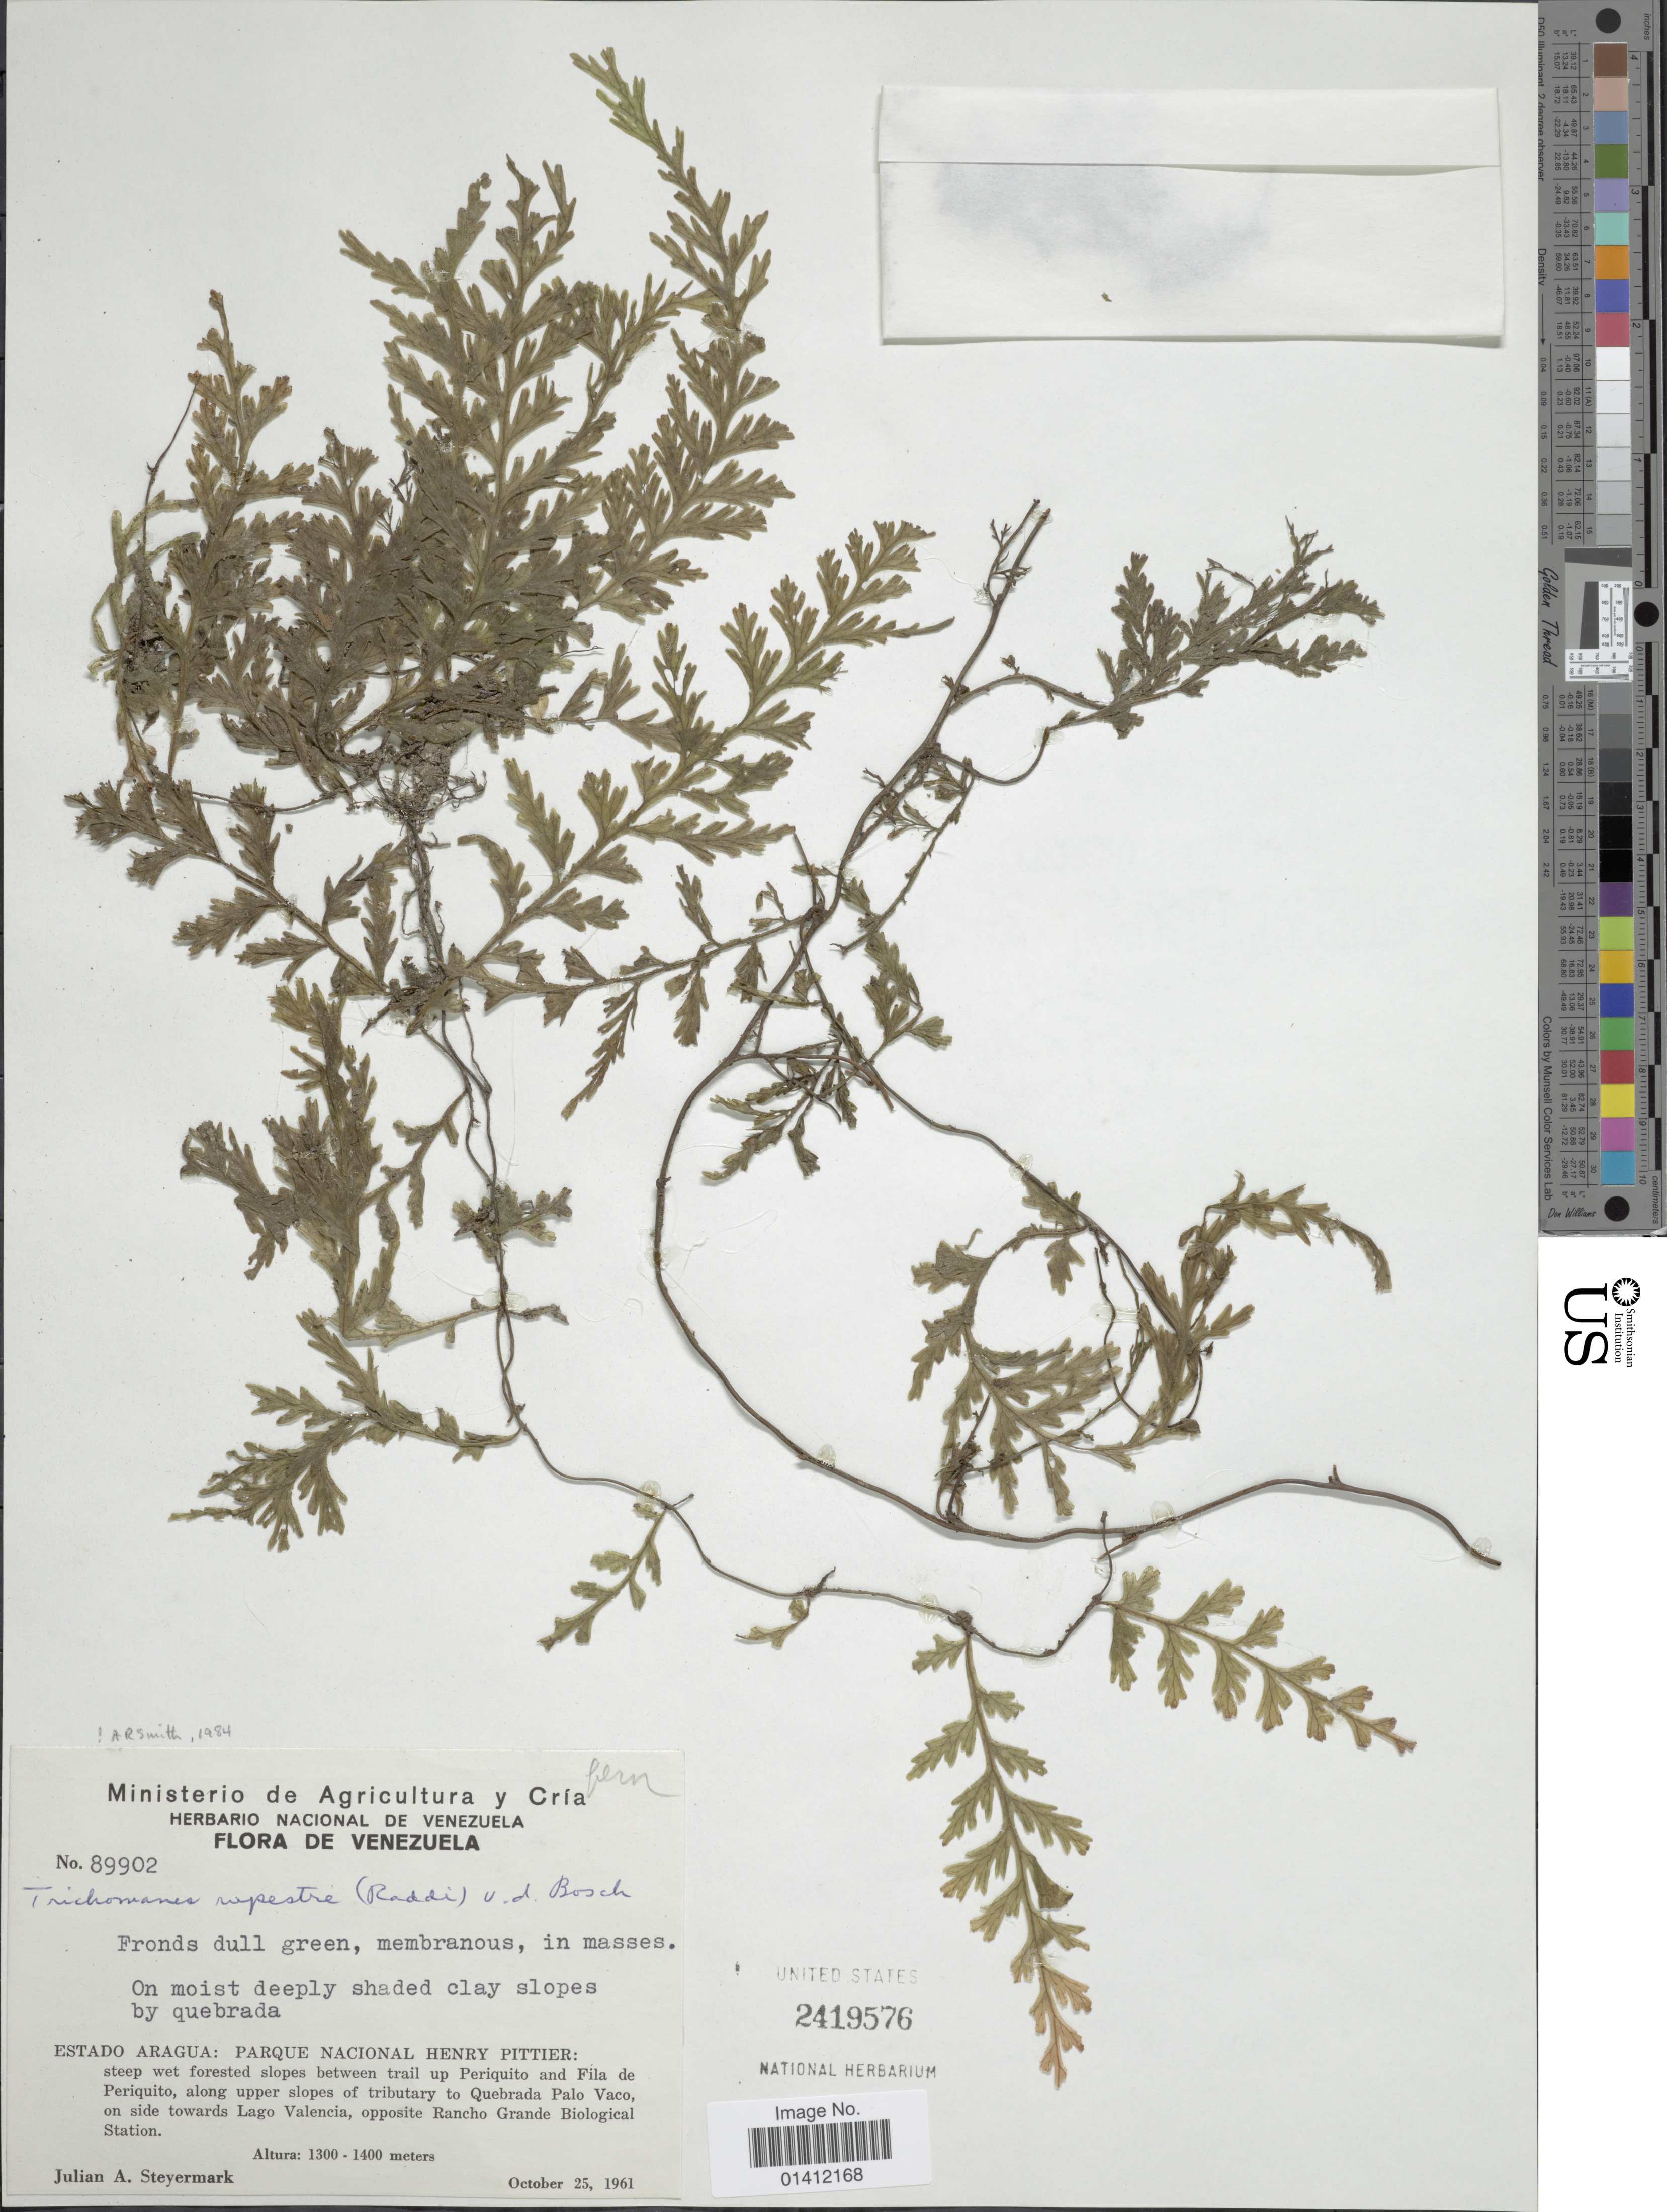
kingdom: Plantae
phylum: Tracheophyta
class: Polypodiopsida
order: Hymenophyllales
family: Hymenophyllaceae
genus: Vandenboschia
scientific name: Vandenboschia rupestris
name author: (Raddi) Ebihara & K. Iwats.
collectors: J. Steyermark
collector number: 89902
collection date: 1961-10-25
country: Venezuela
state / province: Aragua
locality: On moist deeply shaded clay slopes by Quebrada. Parque Nacional Henry Piitier: steep wet forested slopes between trail up Periquito en Fila de Periquito, along upper slopes of tributary to Quebrada Palo Vaco, on side towards Lago Valencia, opposite Rancho Grande Biological Station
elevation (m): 1300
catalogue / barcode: US 2419576